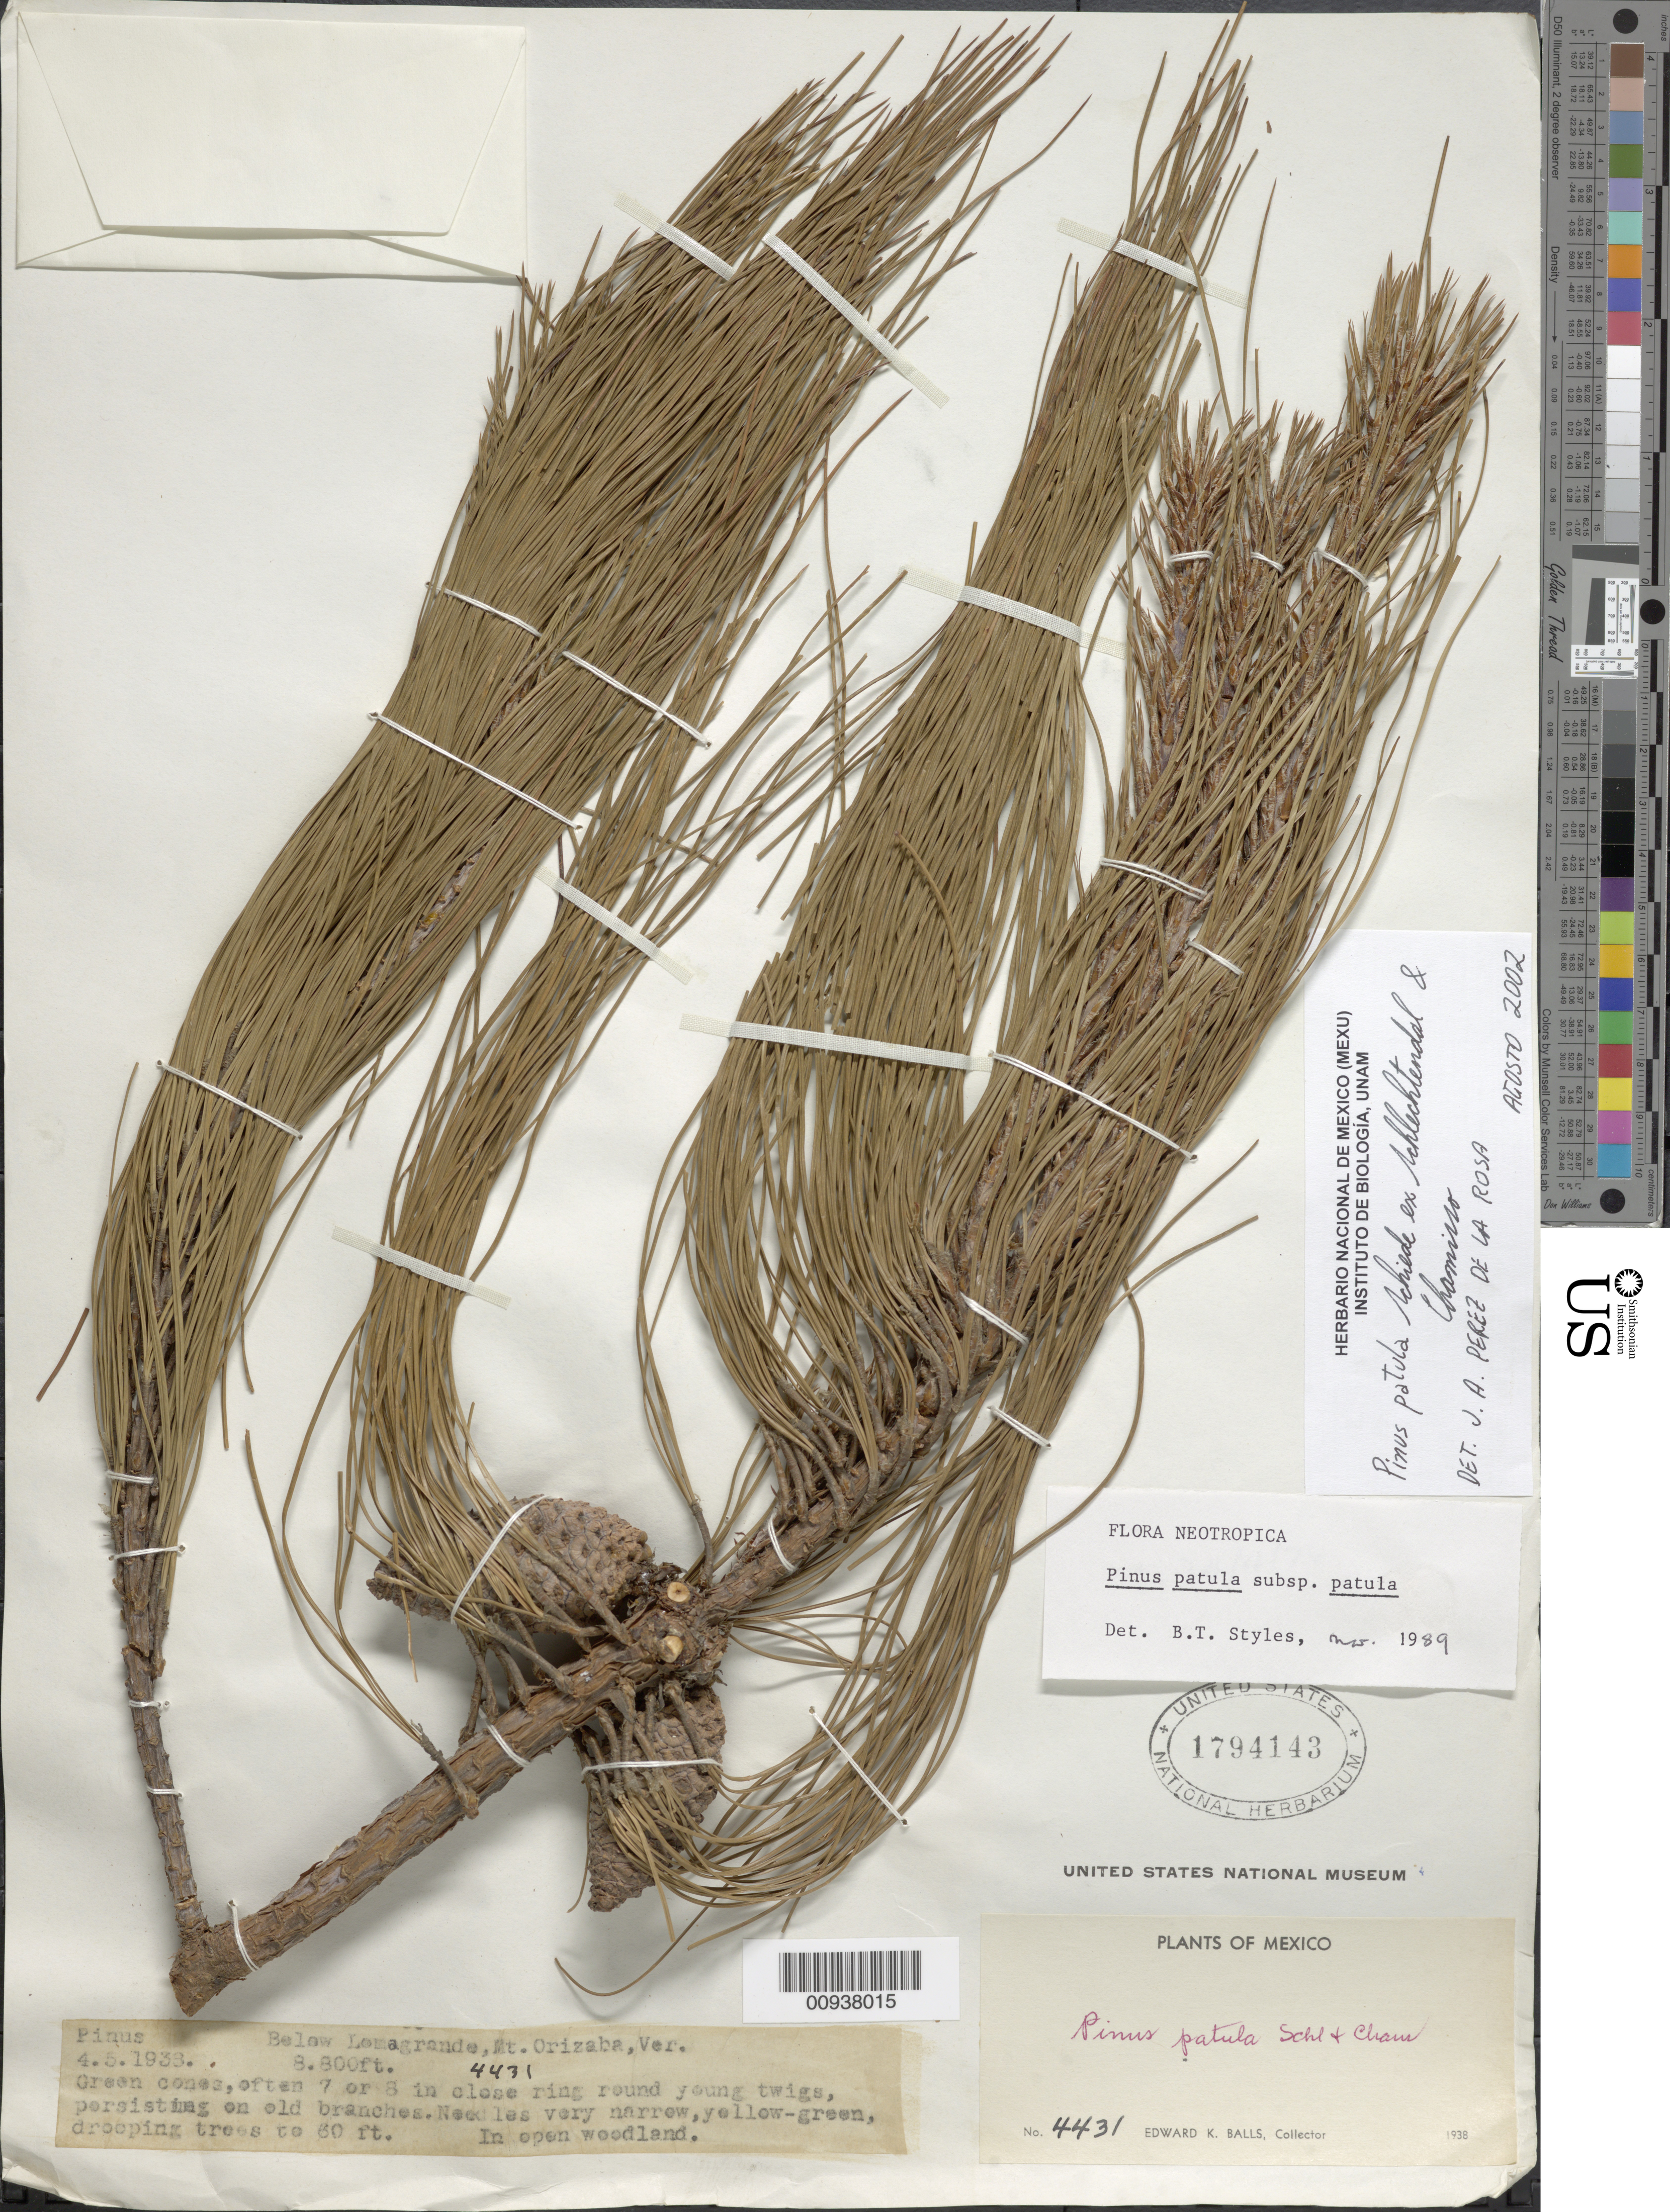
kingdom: Plantae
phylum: Tracheophyta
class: Pinopsida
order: Pinales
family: Pinaceae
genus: Pinus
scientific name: Pinus patula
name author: Schltdl. & Cham.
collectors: E. K. Balls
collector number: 4431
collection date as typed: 05 Apr 1938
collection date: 1938-04-05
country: Mexico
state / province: Veracruz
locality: Below Loma Grande, Mt. Orizaba.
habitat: Open woodland.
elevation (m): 2682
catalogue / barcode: US 1794143